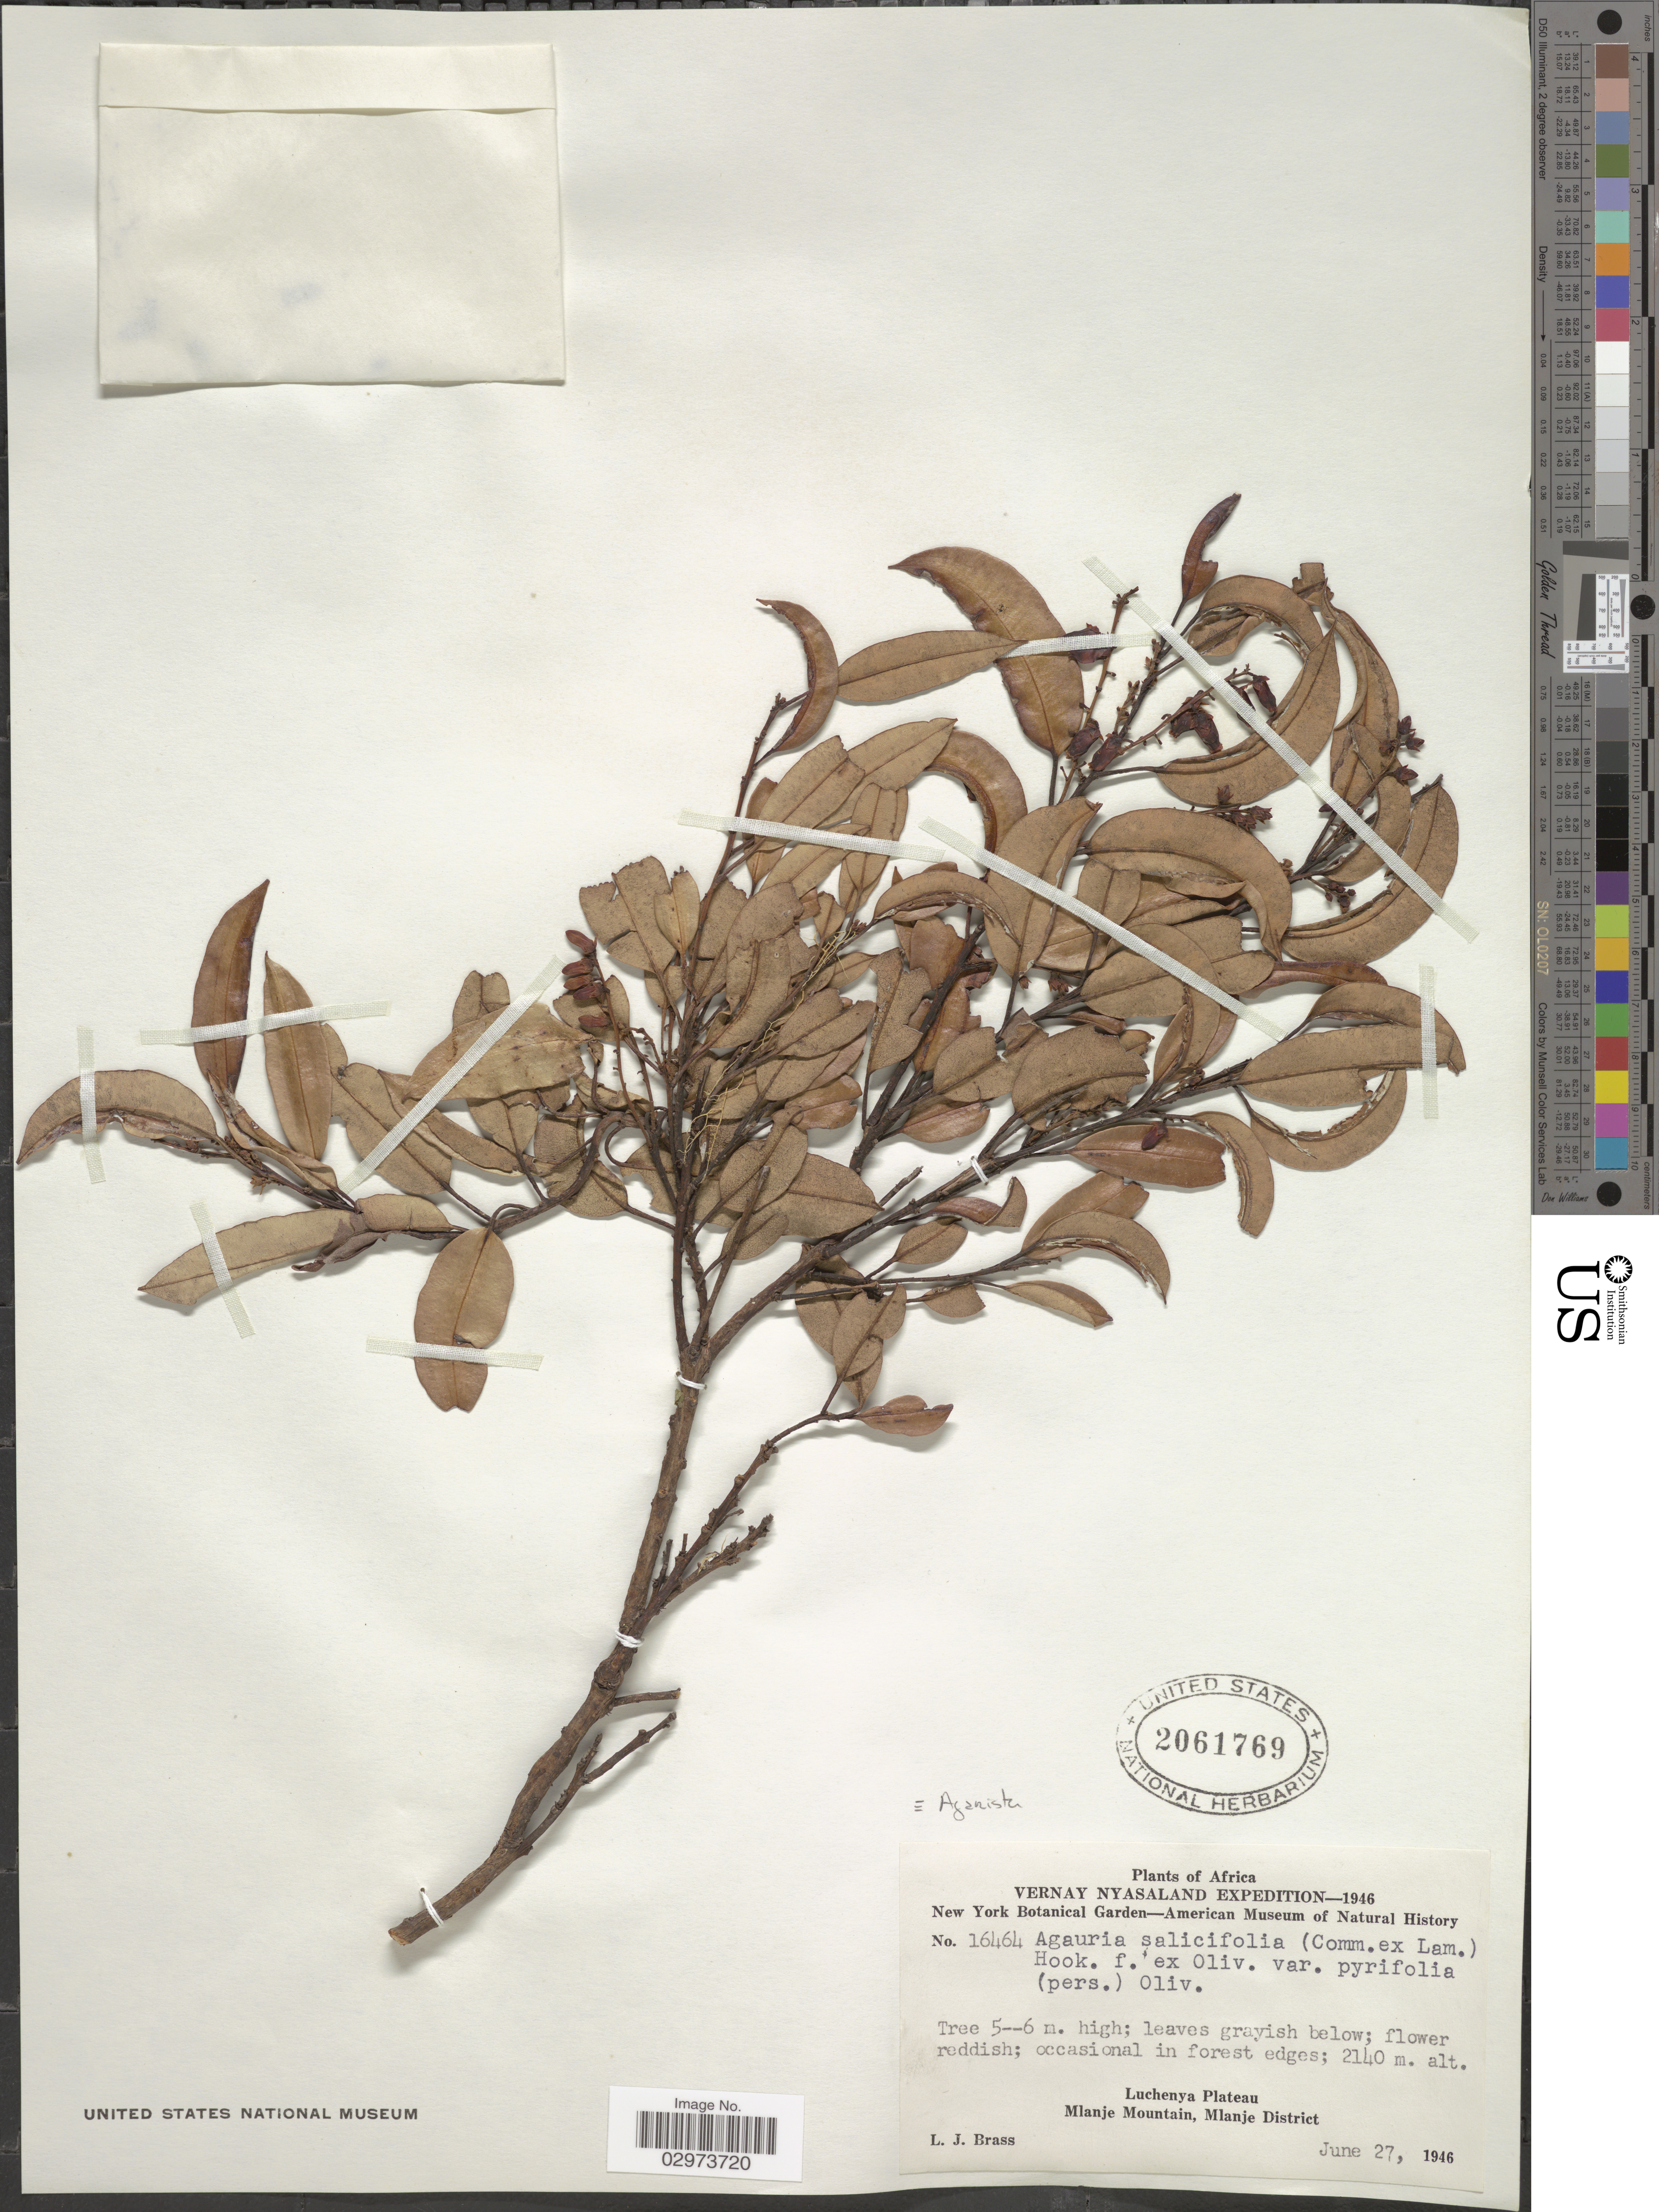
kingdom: Plantae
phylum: Tracheophyta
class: Magnoliopsida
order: Ericales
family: Ericaceae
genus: Agarista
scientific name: Agarista salicifolia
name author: (Lam.) G. Don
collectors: L. J. Brass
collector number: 16464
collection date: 1946-06-27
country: Malawi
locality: Vernay Nyasaland. Luchenya Plateau, Mlanje Mountain, Mlanje District.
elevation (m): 2140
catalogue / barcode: US 2061769